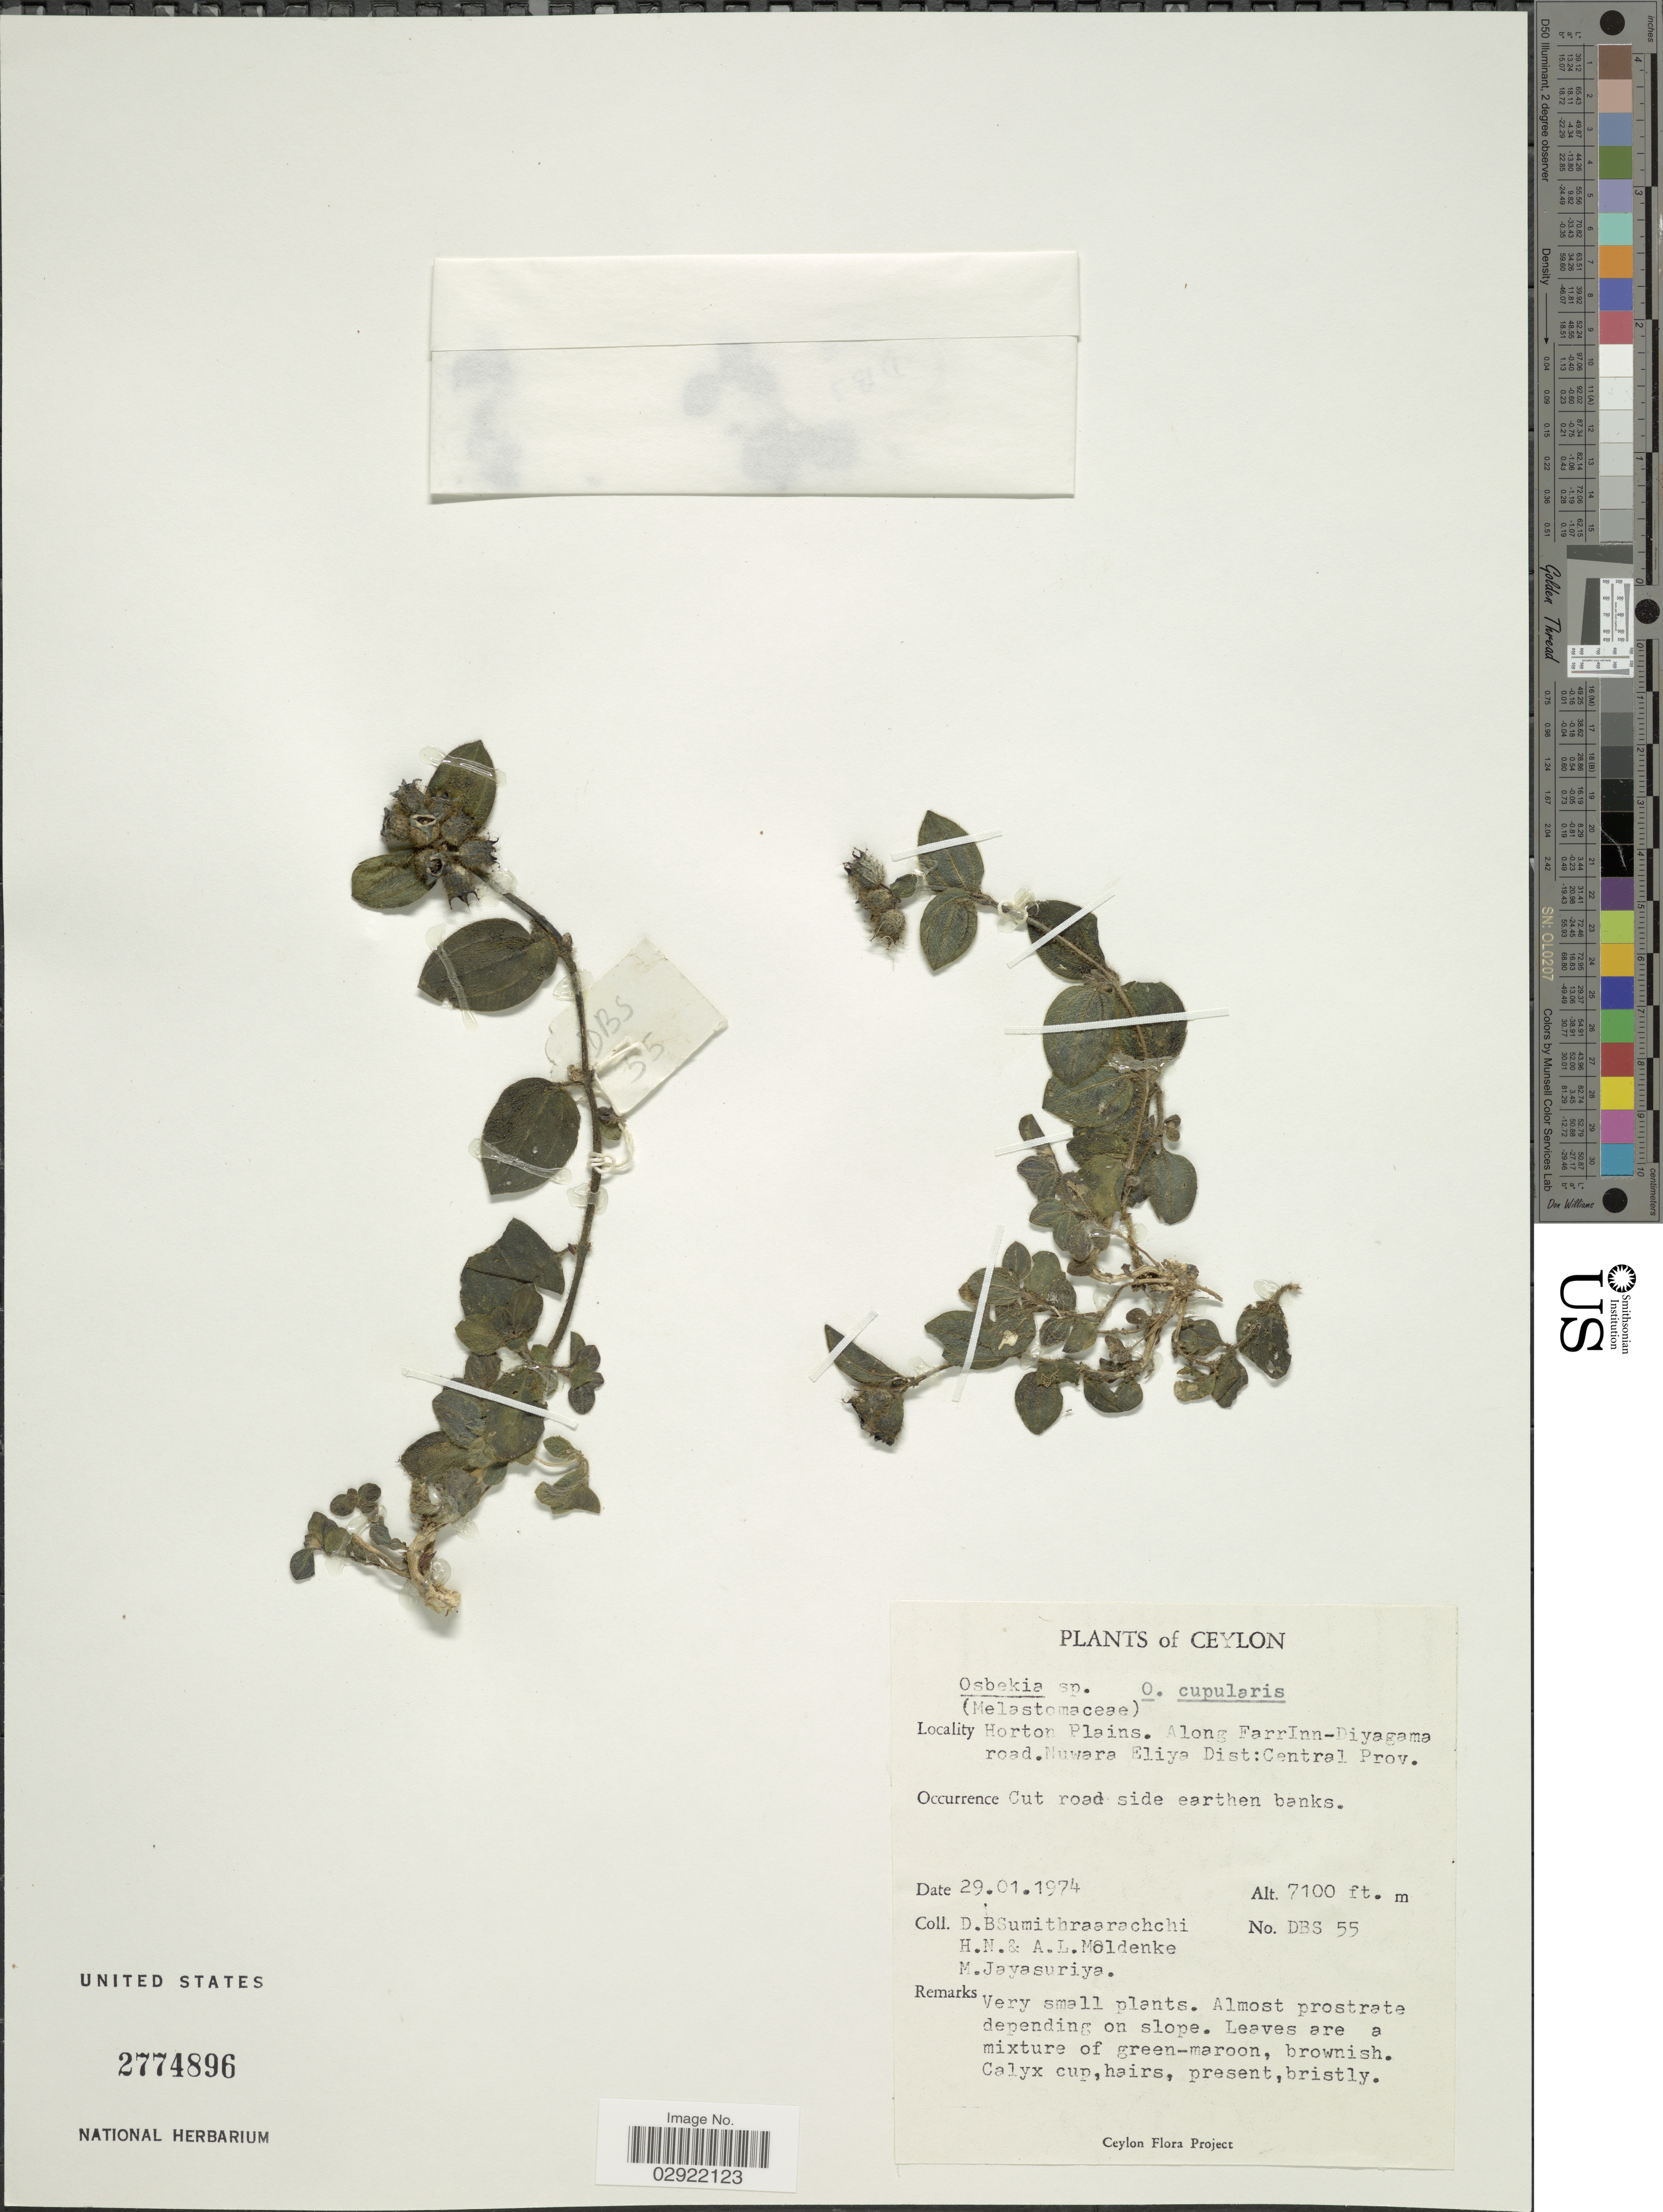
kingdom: Plantae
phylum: Tracheophyta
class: Magnoliopsida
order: Myrtales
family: Melastomataceae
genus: Osbeckia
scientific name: Osbeckia cupularis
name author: D. Don ex Wight & Arn.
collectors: D. B. Sumithraarachchi, H. N. Moldenke, A. L. Moldenke & M. Jayasuriya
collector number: DBS 55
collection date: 1974-01-29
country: Sri Lanka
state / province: Central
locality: Ceylon. Horton Plains. along FarrInn-Diyagama road. Nuwara Eliya Dist.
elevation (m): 2164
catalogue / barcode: US 2774896